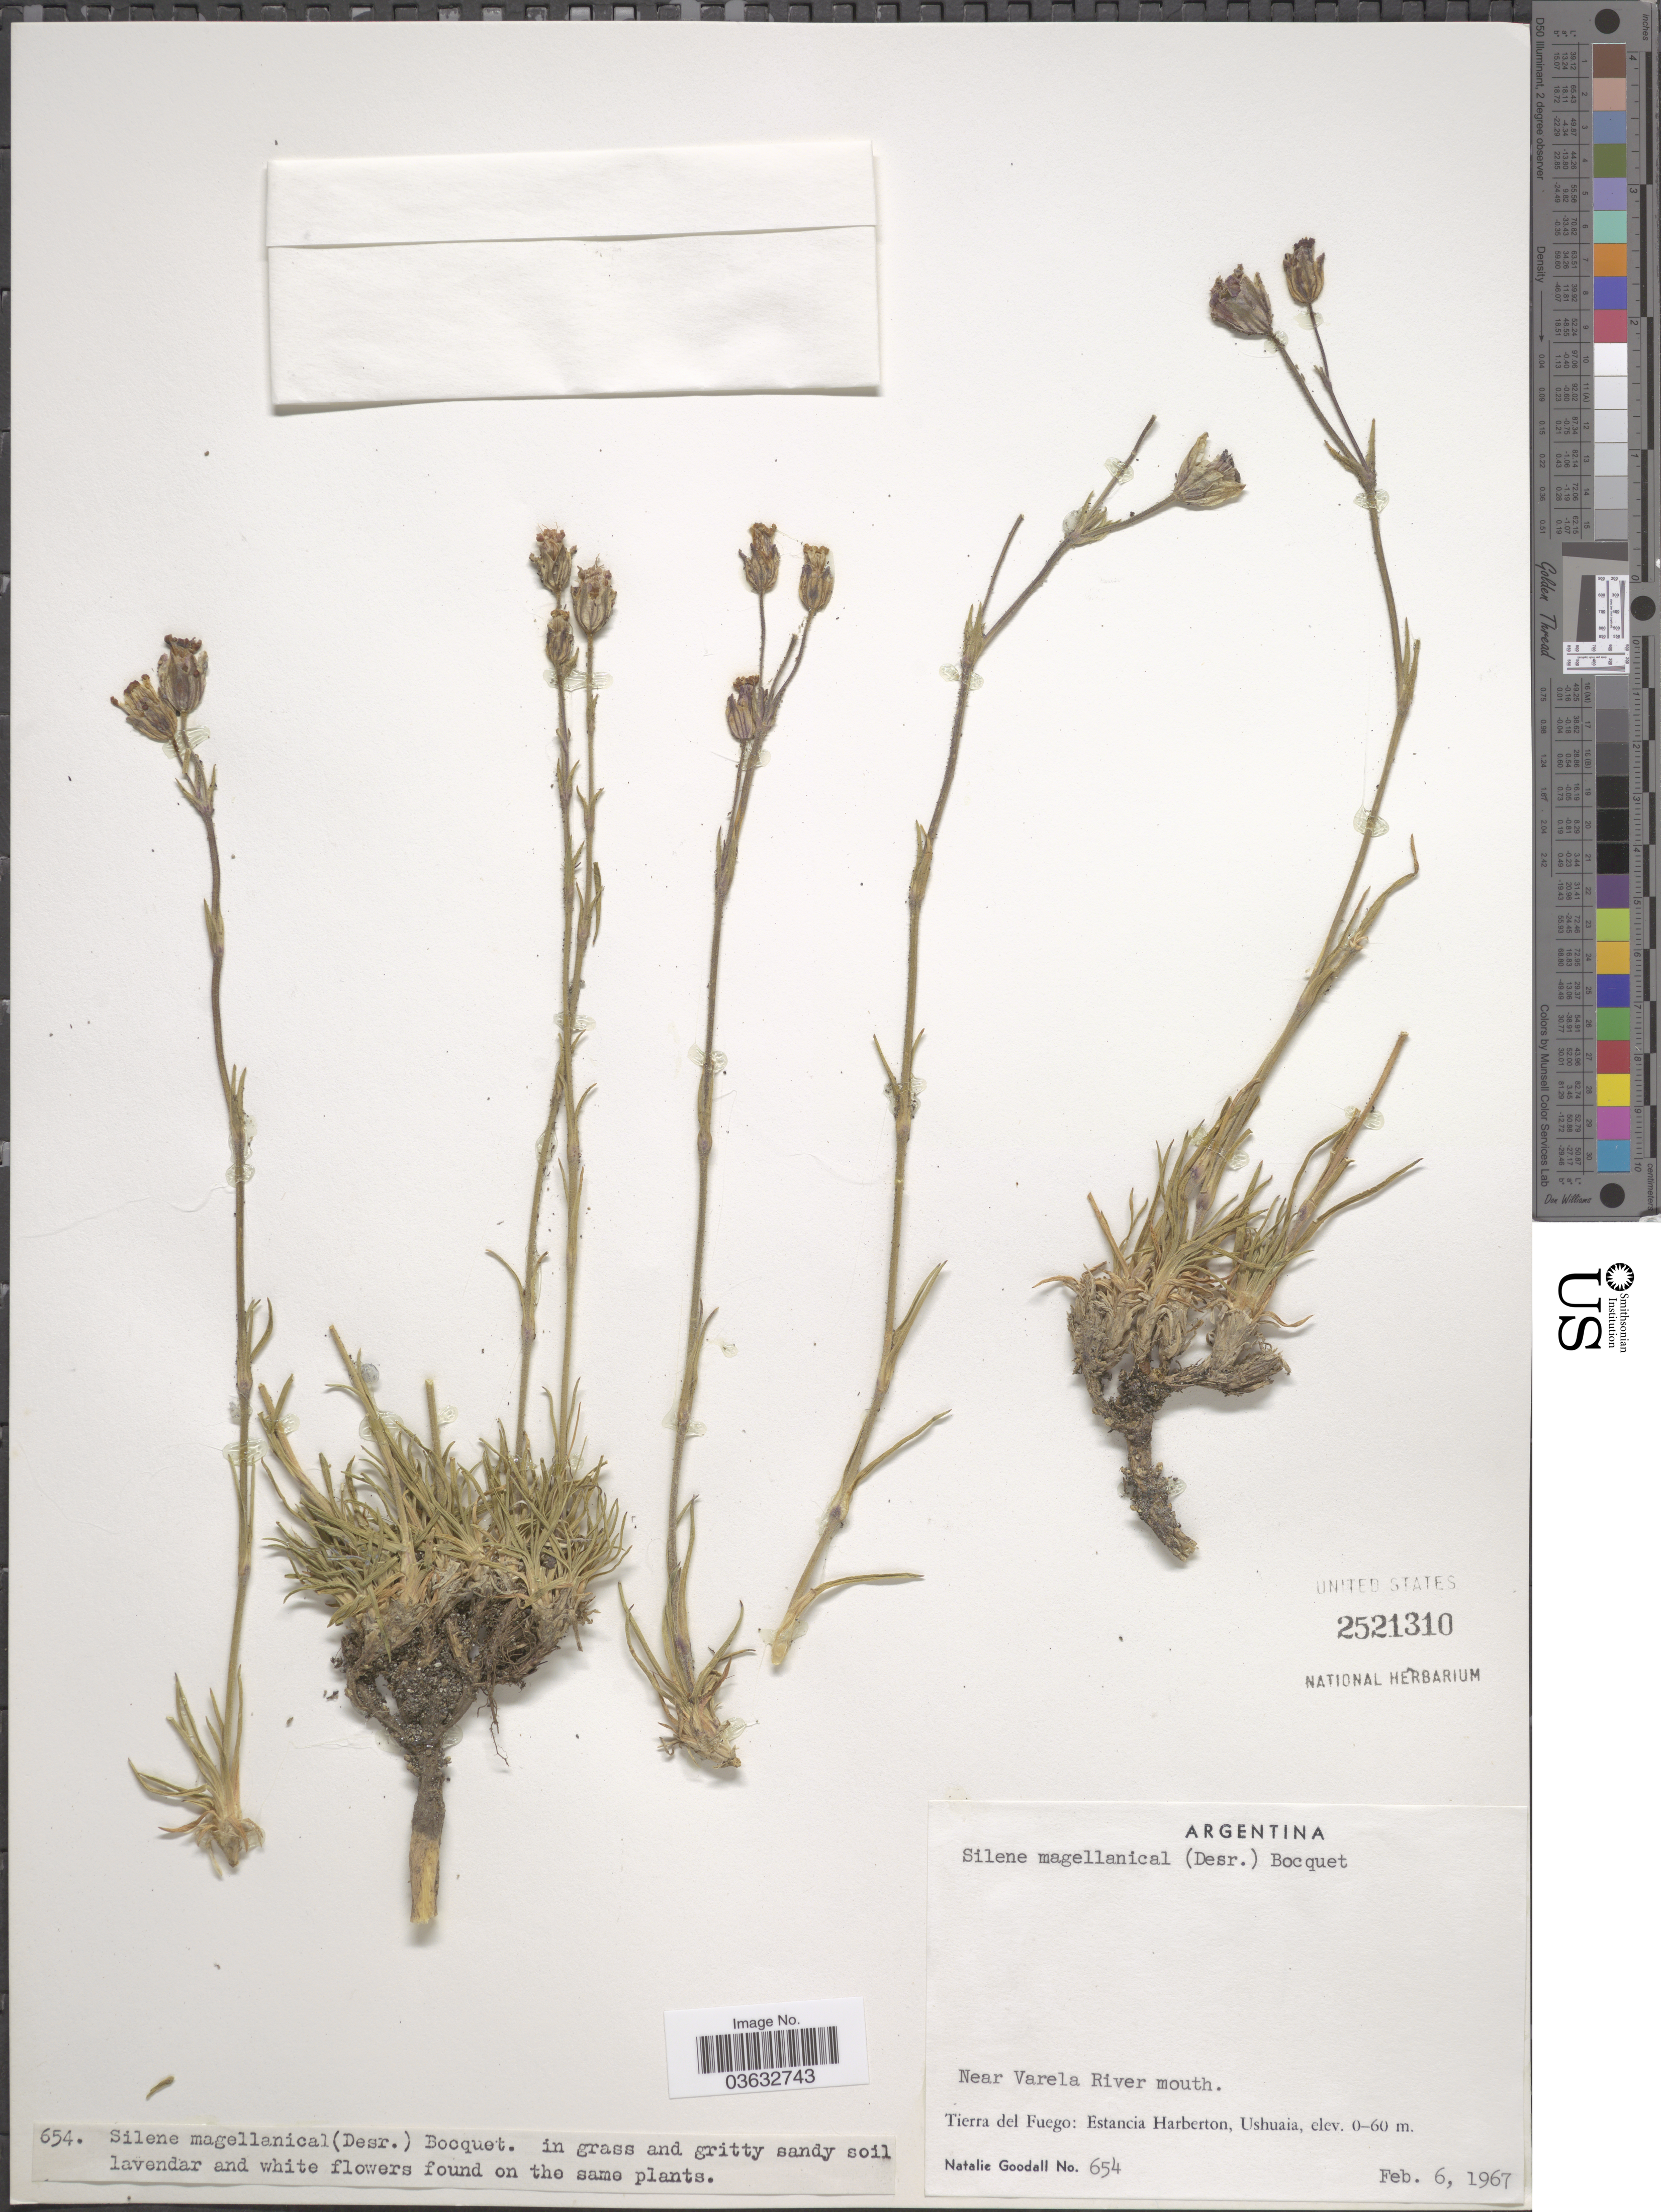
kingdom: Plantae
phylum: Tracheophyta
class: Magnoliopsida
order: Caryophyllales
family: Caryophyllaceae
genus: Silene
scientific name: Silene magellanica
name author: Bocquet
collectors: N. Goodall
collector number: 654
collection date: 1967-02-06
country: Argentina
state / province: Tierra del Fuego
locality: Near Varela River mouth. Estancia Harberton, Ushuaia.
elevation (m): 0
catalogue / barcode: US 2521310